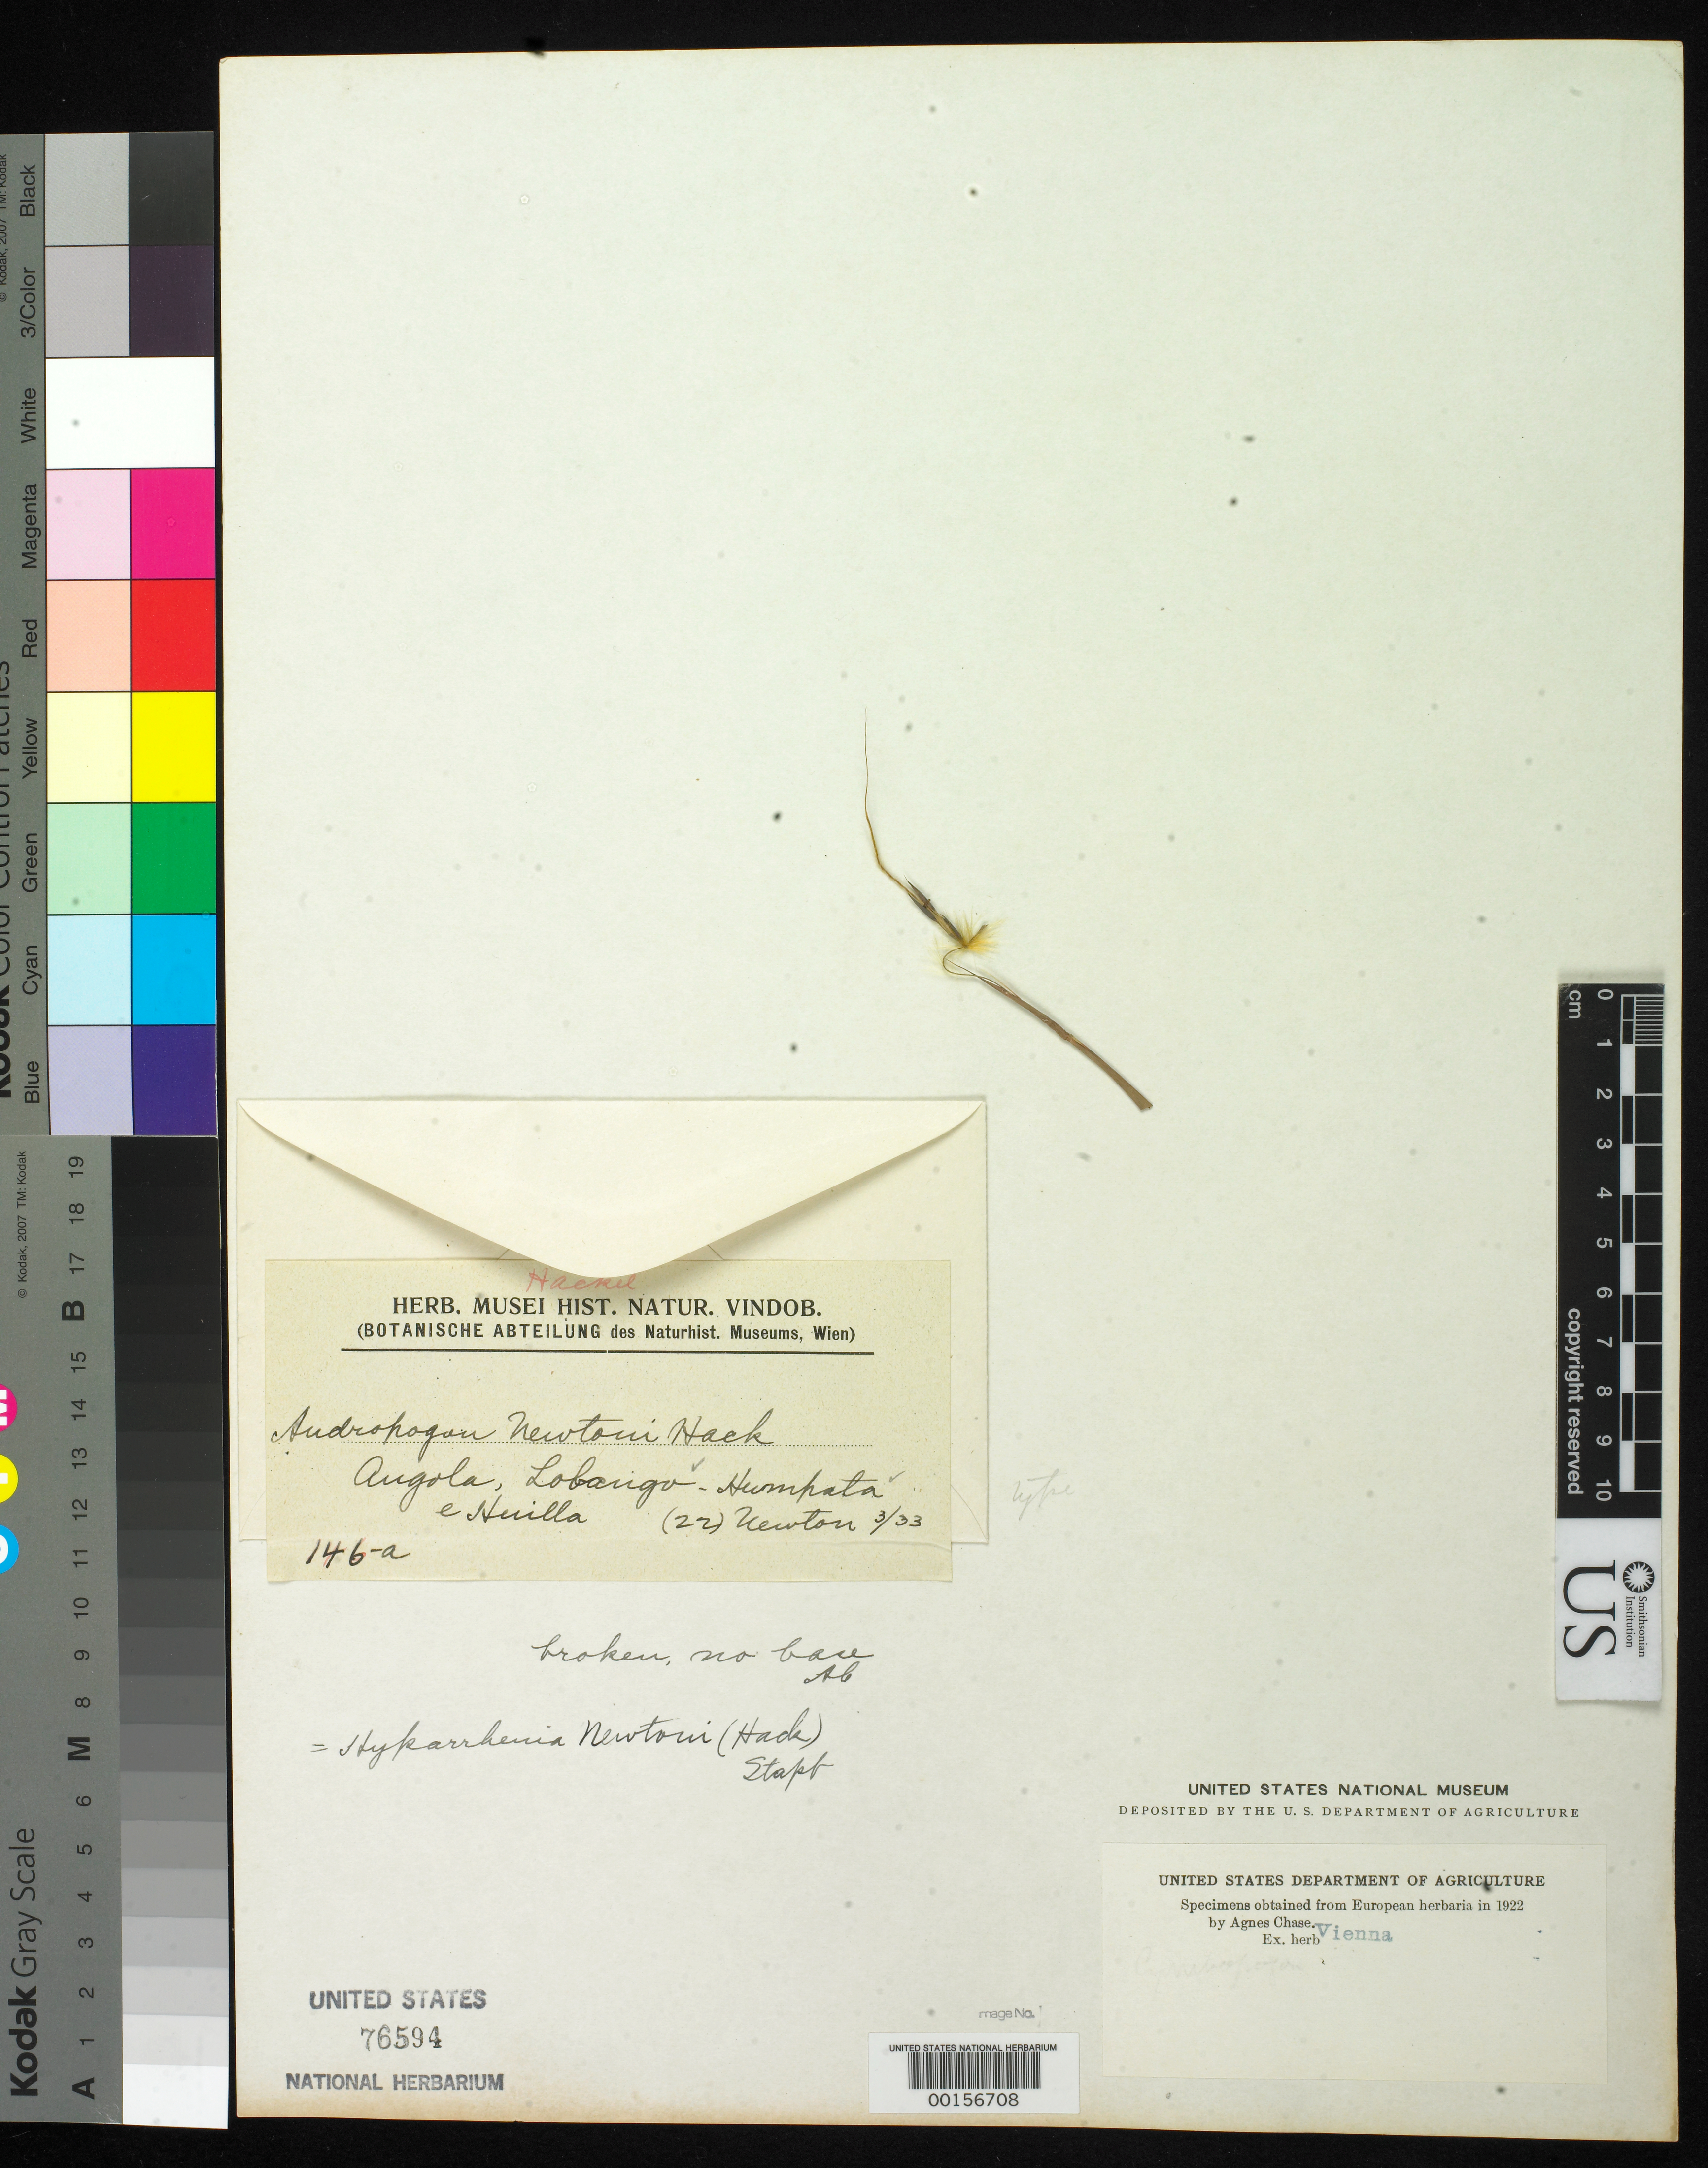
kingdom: Plantae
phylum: Tracheophyta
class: Liliopsida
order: Poales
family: Poaceae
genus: Andropogon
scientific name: Andropogon newtonii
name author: Hack.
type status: Type Fragment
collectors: -. Newton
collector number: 22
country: Angola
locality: Lobango, in Arvis Siccis, Cultis prope Humpata.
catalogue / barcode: US 76594